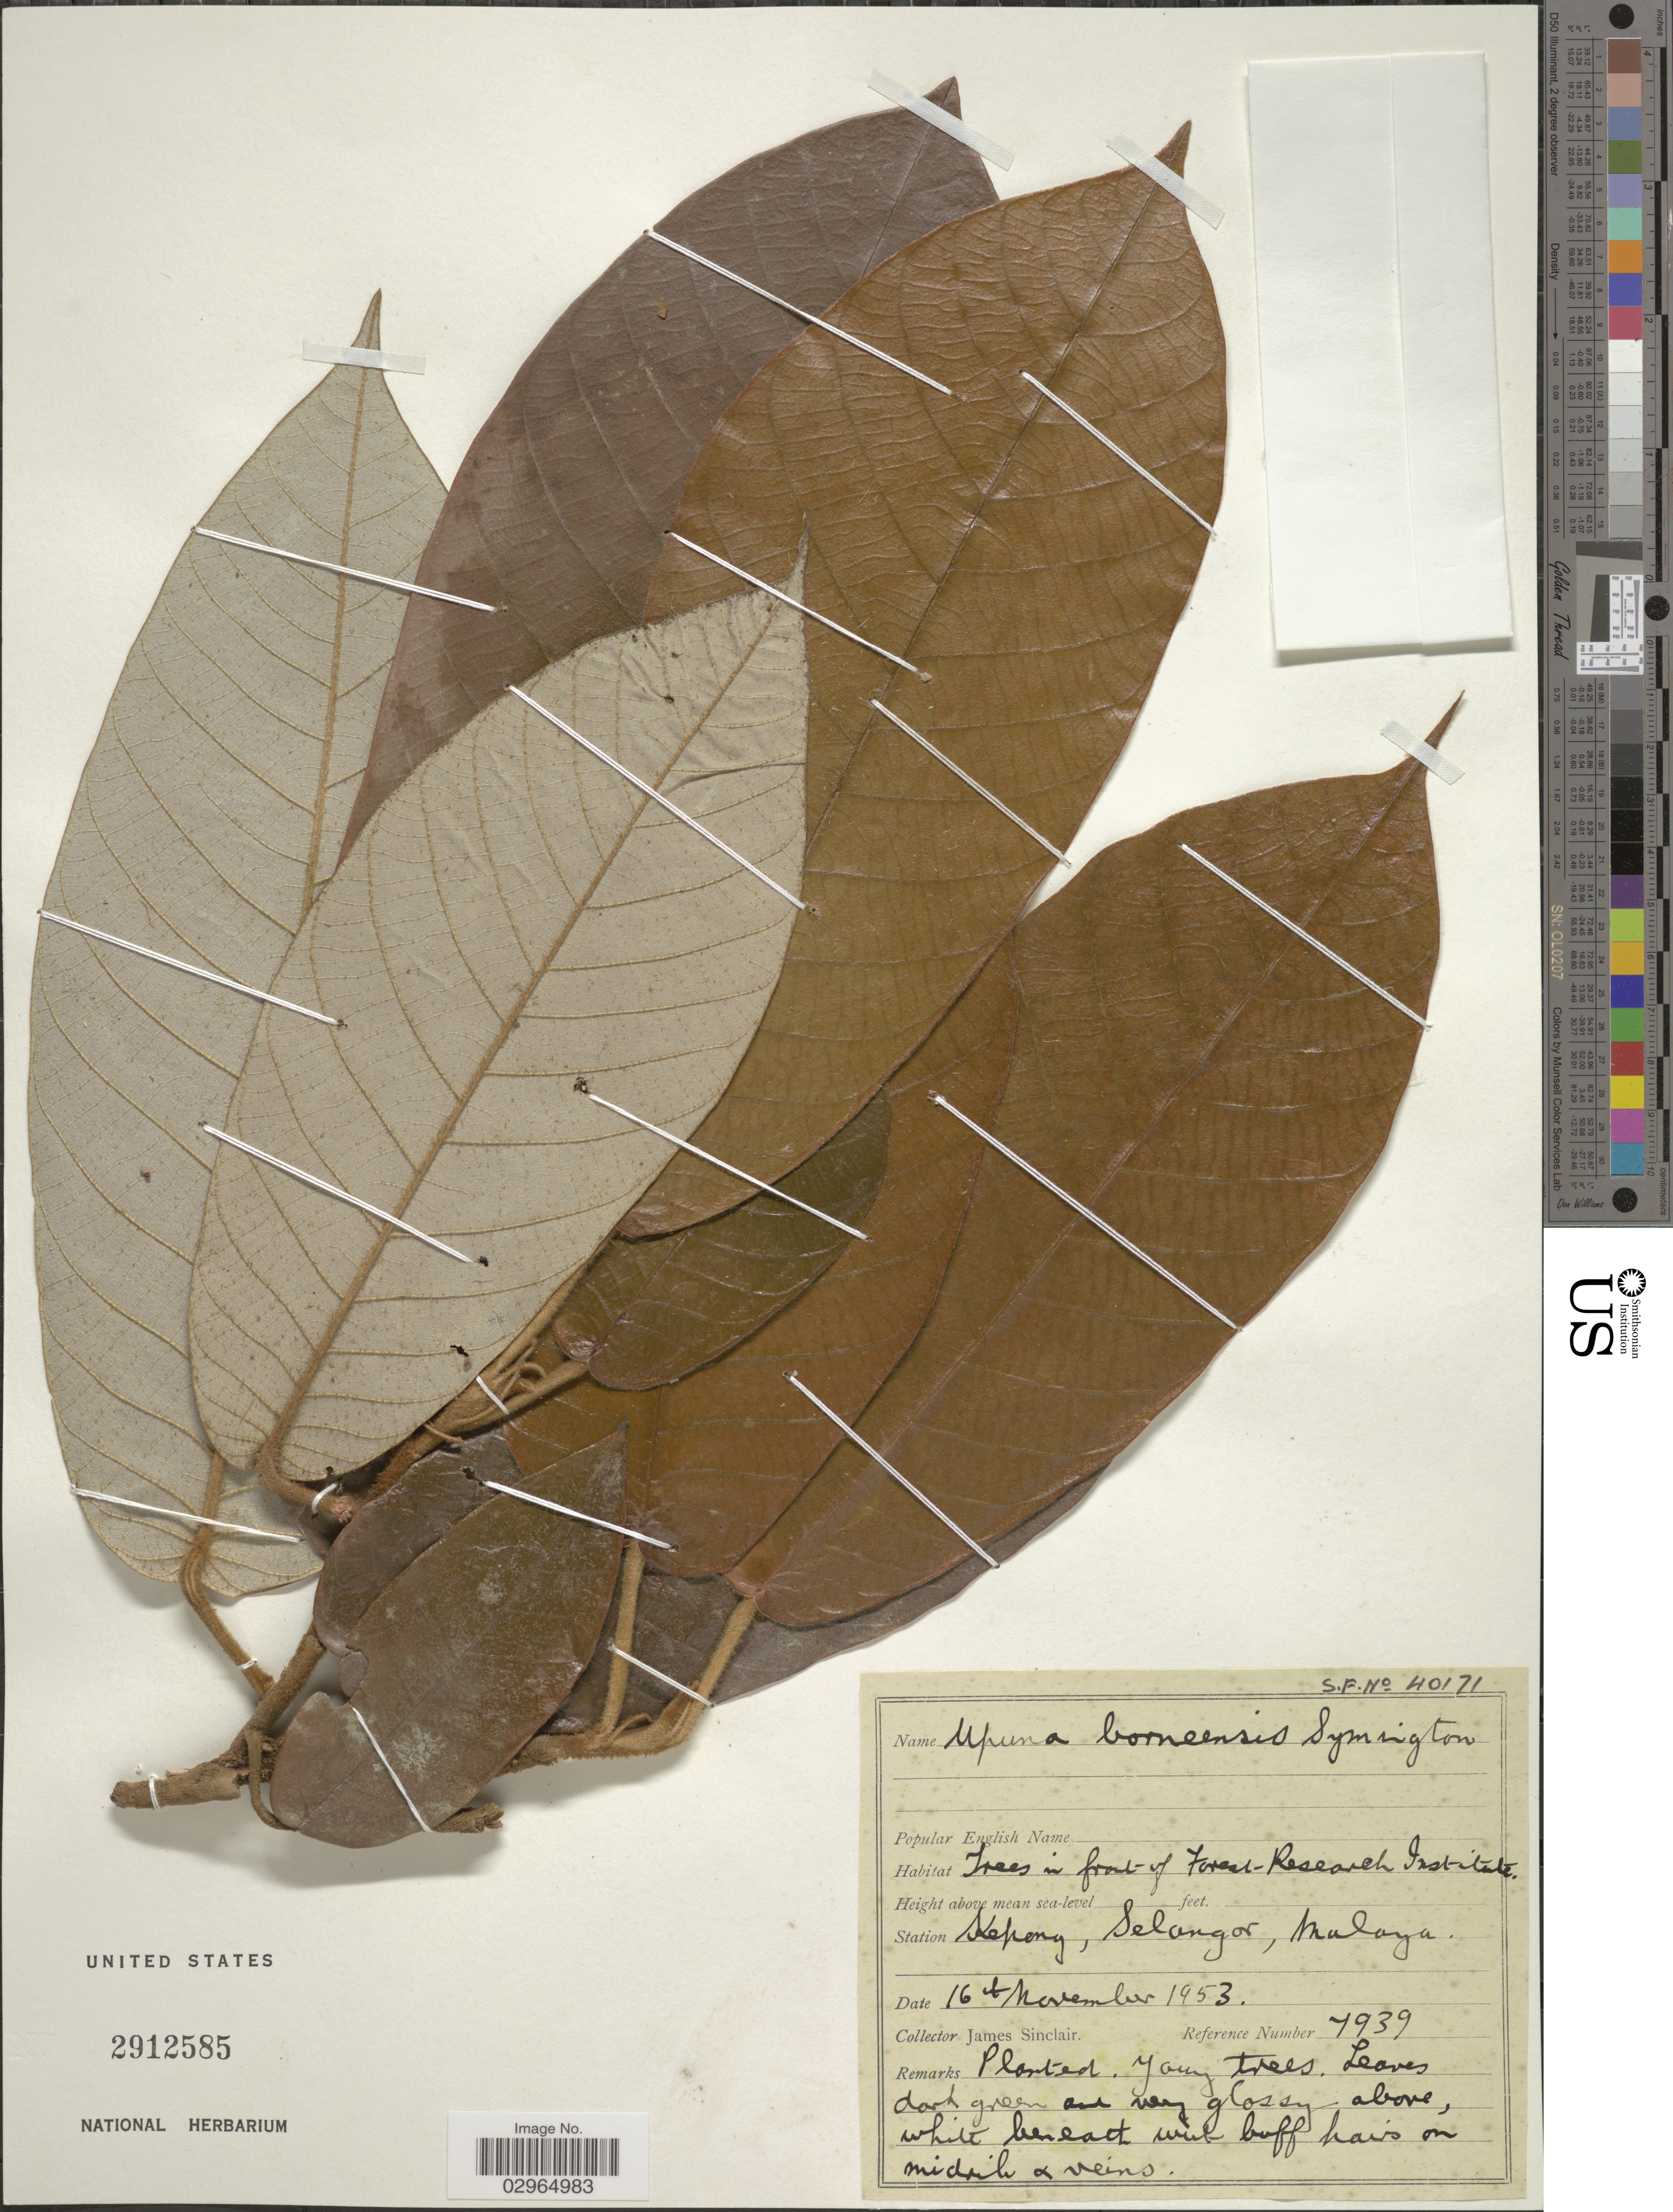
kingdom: Plantae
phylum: Tracheophyta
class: Magnoliopsida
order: Malvales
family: Dipterocarpaceae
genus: Upuna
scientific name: Upuna boreensis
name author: Symington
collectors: J. Sinclair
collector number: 7939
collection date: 1953-11-16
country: Malaysia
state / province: Selangor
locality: Station Kepong, Malaya.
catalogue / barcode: US 2912585